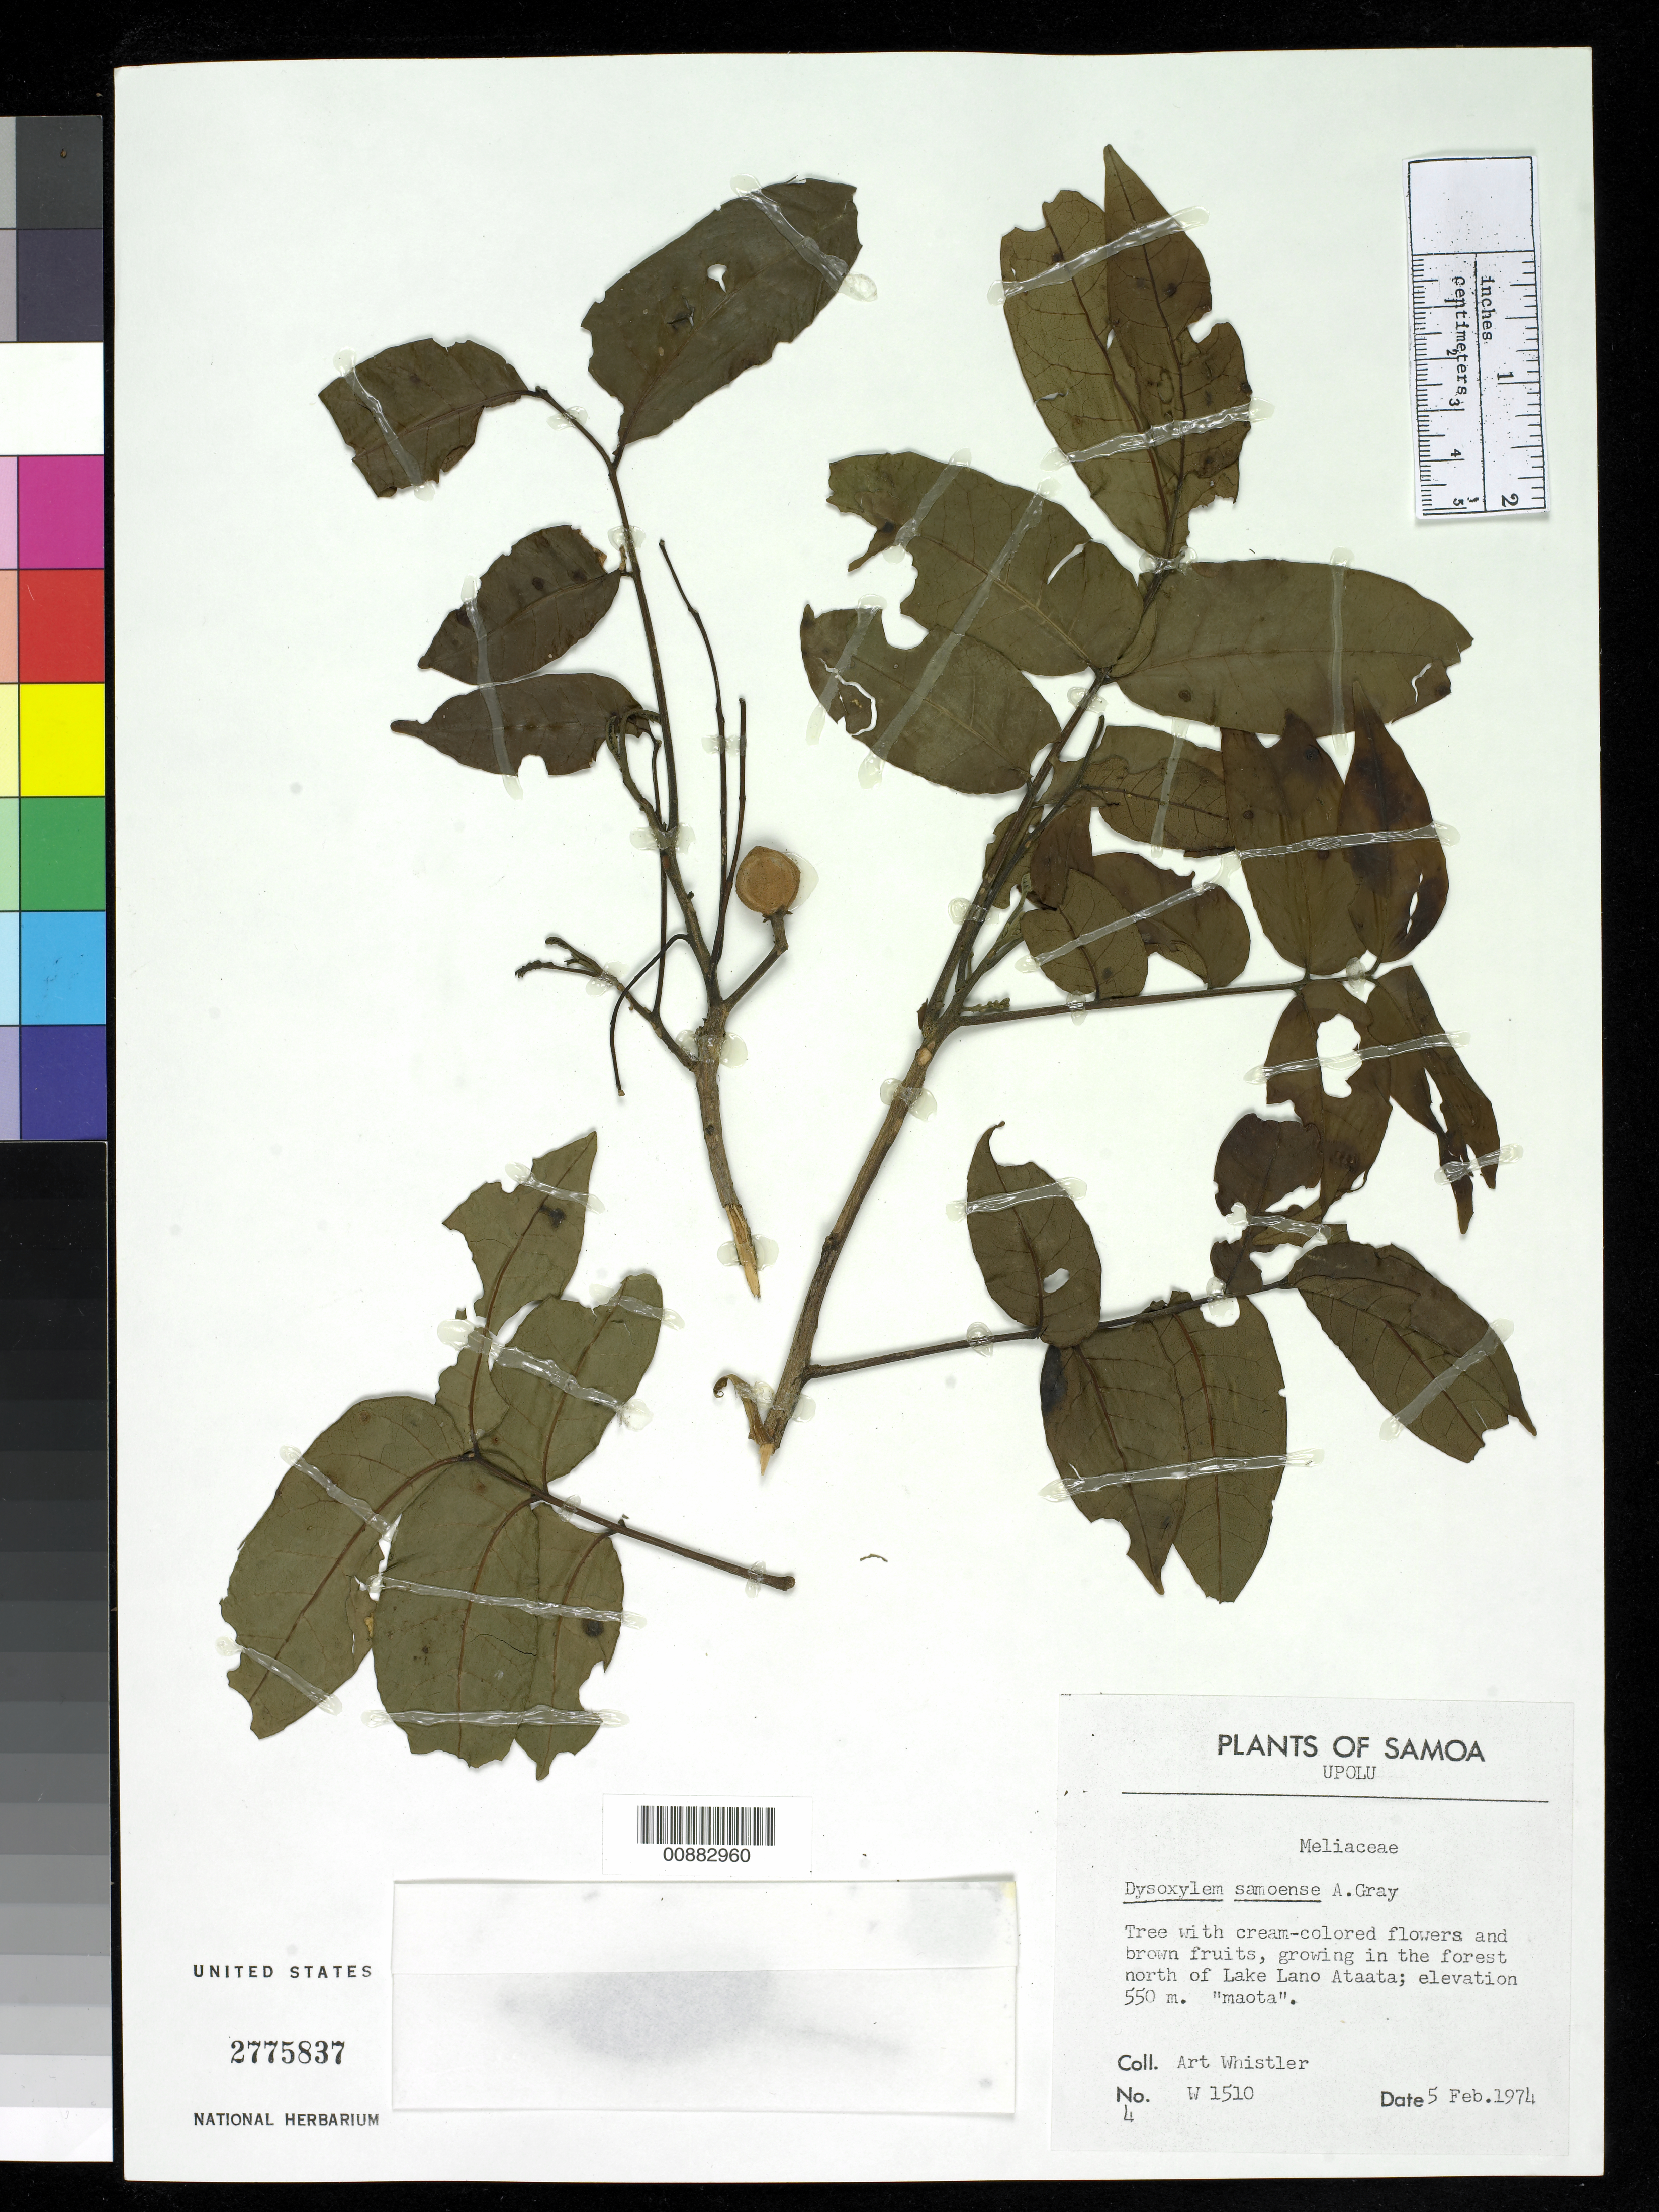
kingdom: Plantae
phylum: Tracheophyta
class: Magnoliopsida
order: Sapindales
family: Meliaceae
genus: Didymocheton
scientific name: Didymocheton alliaceus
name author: (G. Forst.) Mabb.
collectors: A. Whistler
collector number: W 1510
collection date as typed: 05 Feb 1974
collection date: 1974-02-05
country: Samoa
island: Upolu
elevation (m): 550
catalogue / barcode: US 2775837